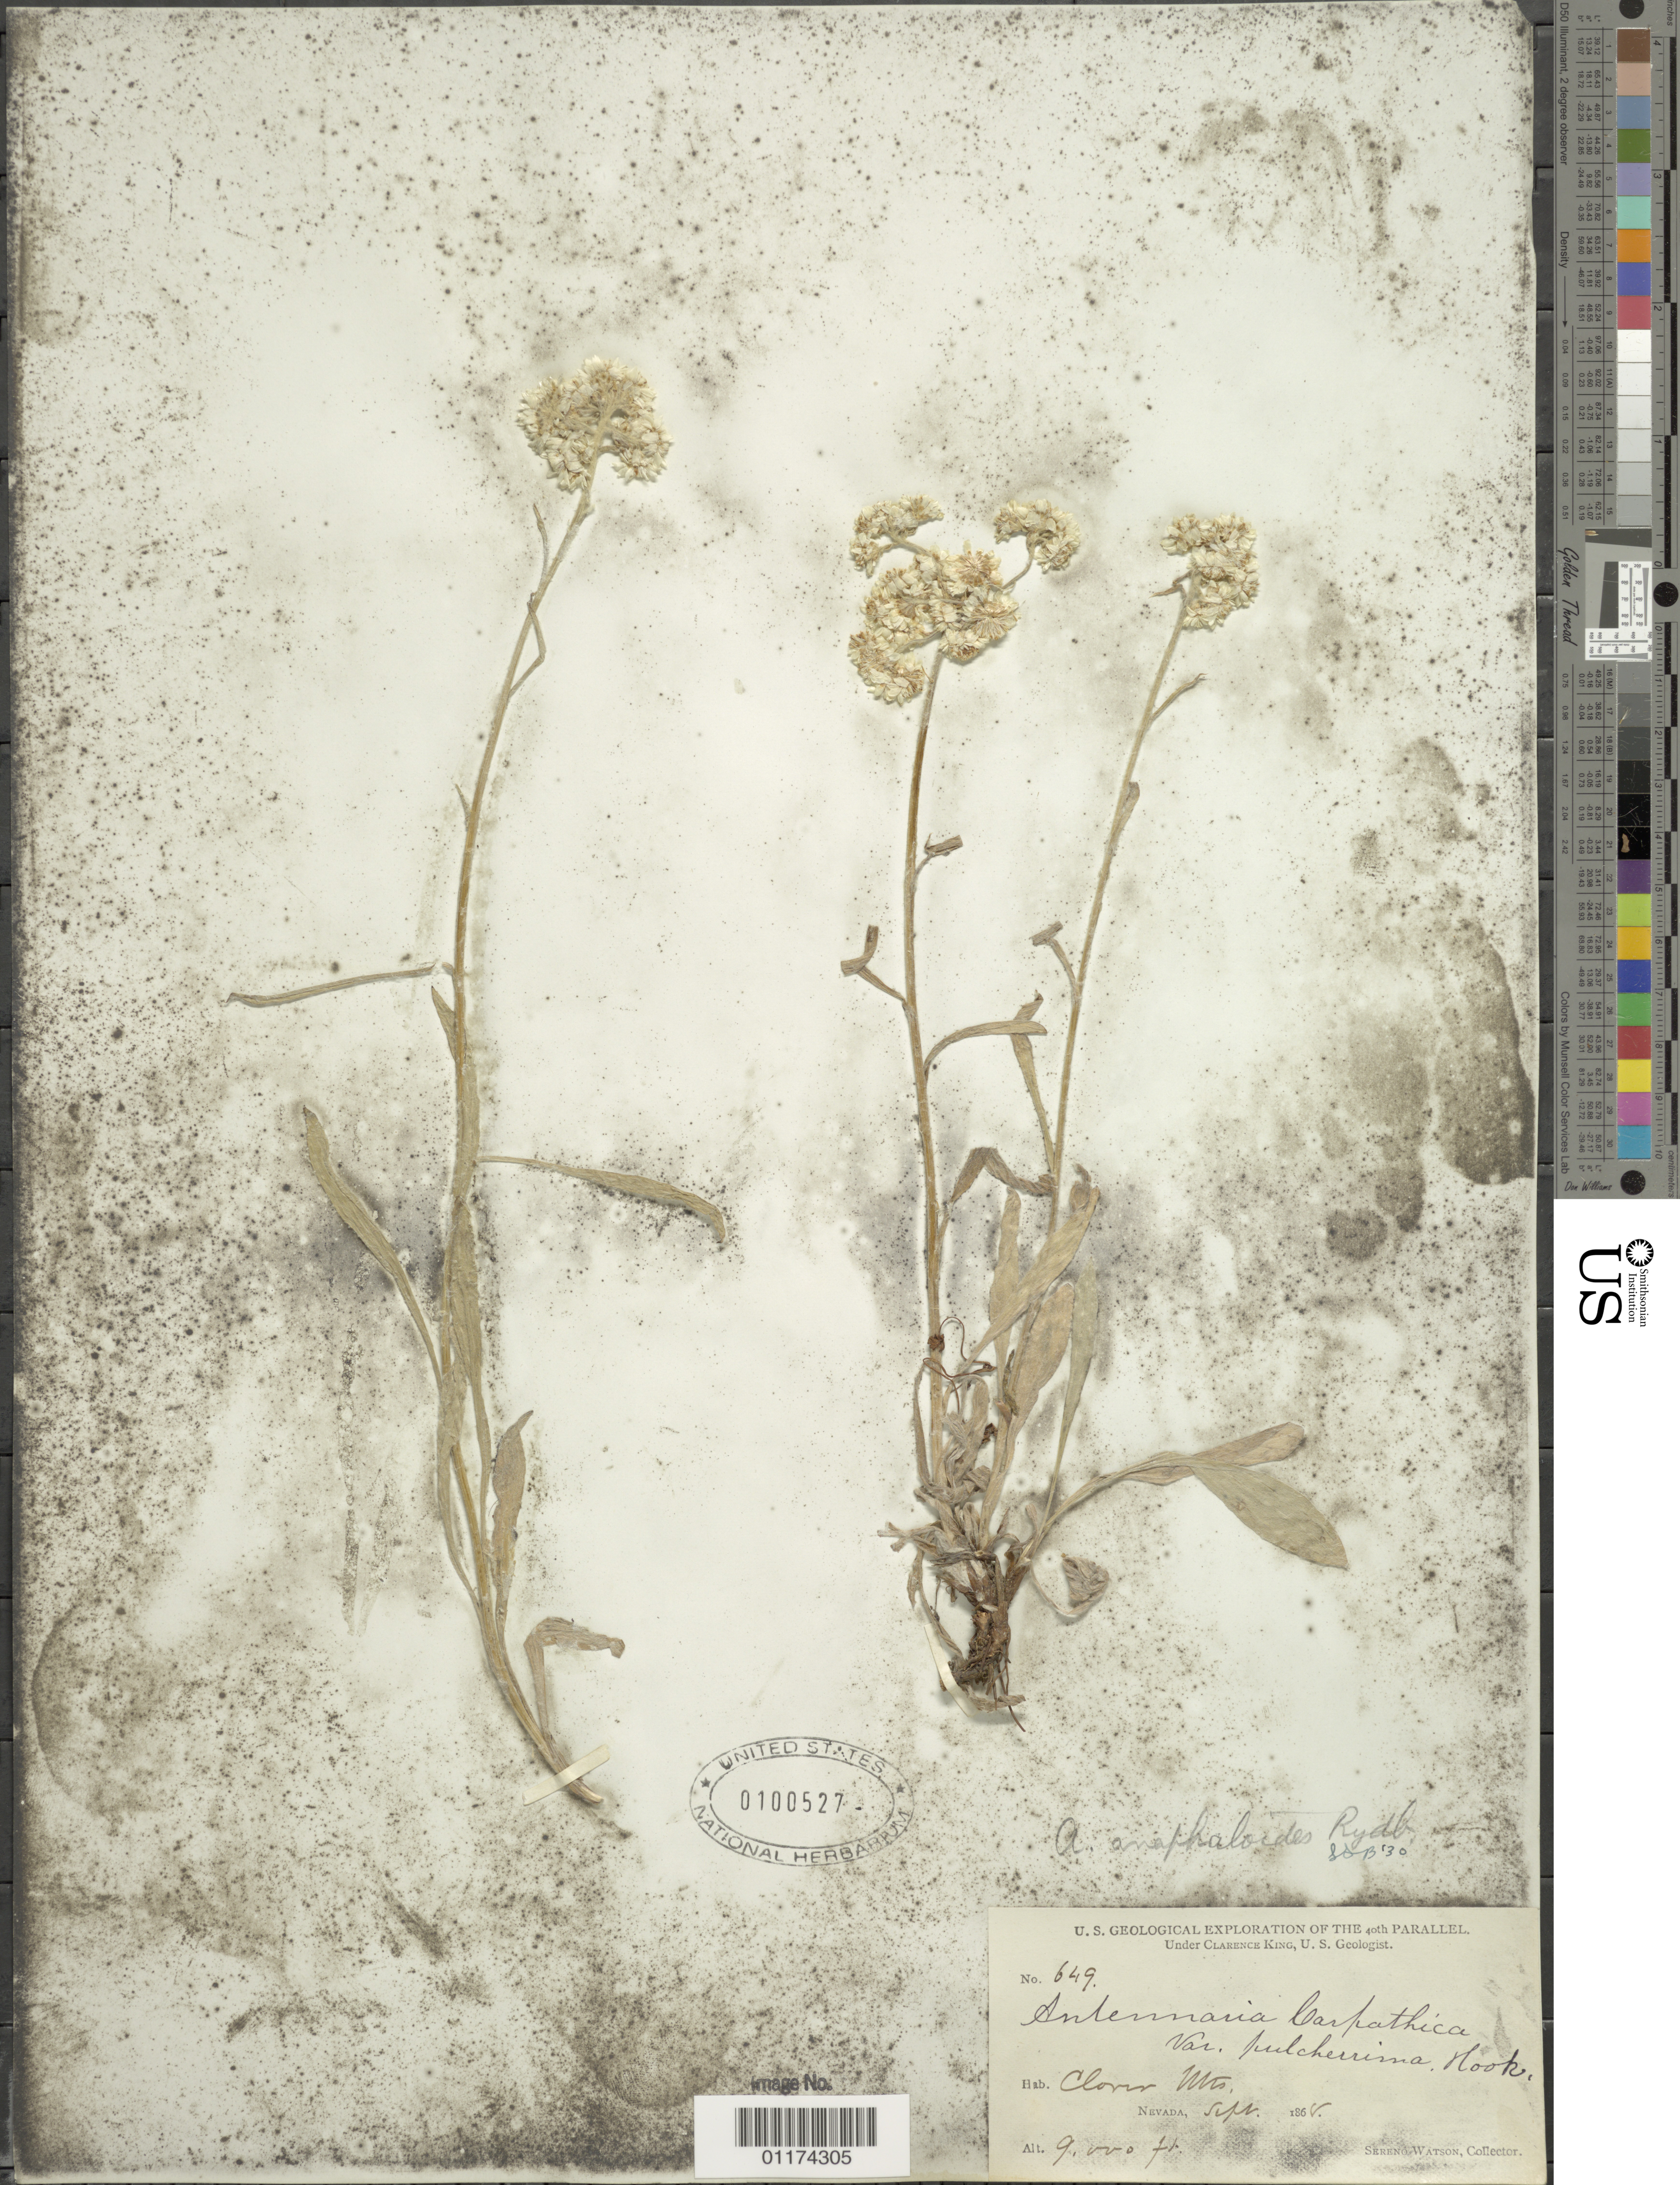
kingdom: Plantae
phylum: Tracheophyta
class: Magnoliopsida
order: Asterales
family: Asteraceae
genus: Antennaria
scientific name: Antennaria anaphaloides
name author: Rydb.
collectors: S. Watson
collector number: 649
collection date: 1868-09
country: United States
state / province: Nevada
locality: Clover Mts.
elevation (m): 2743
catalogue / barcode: US 100527